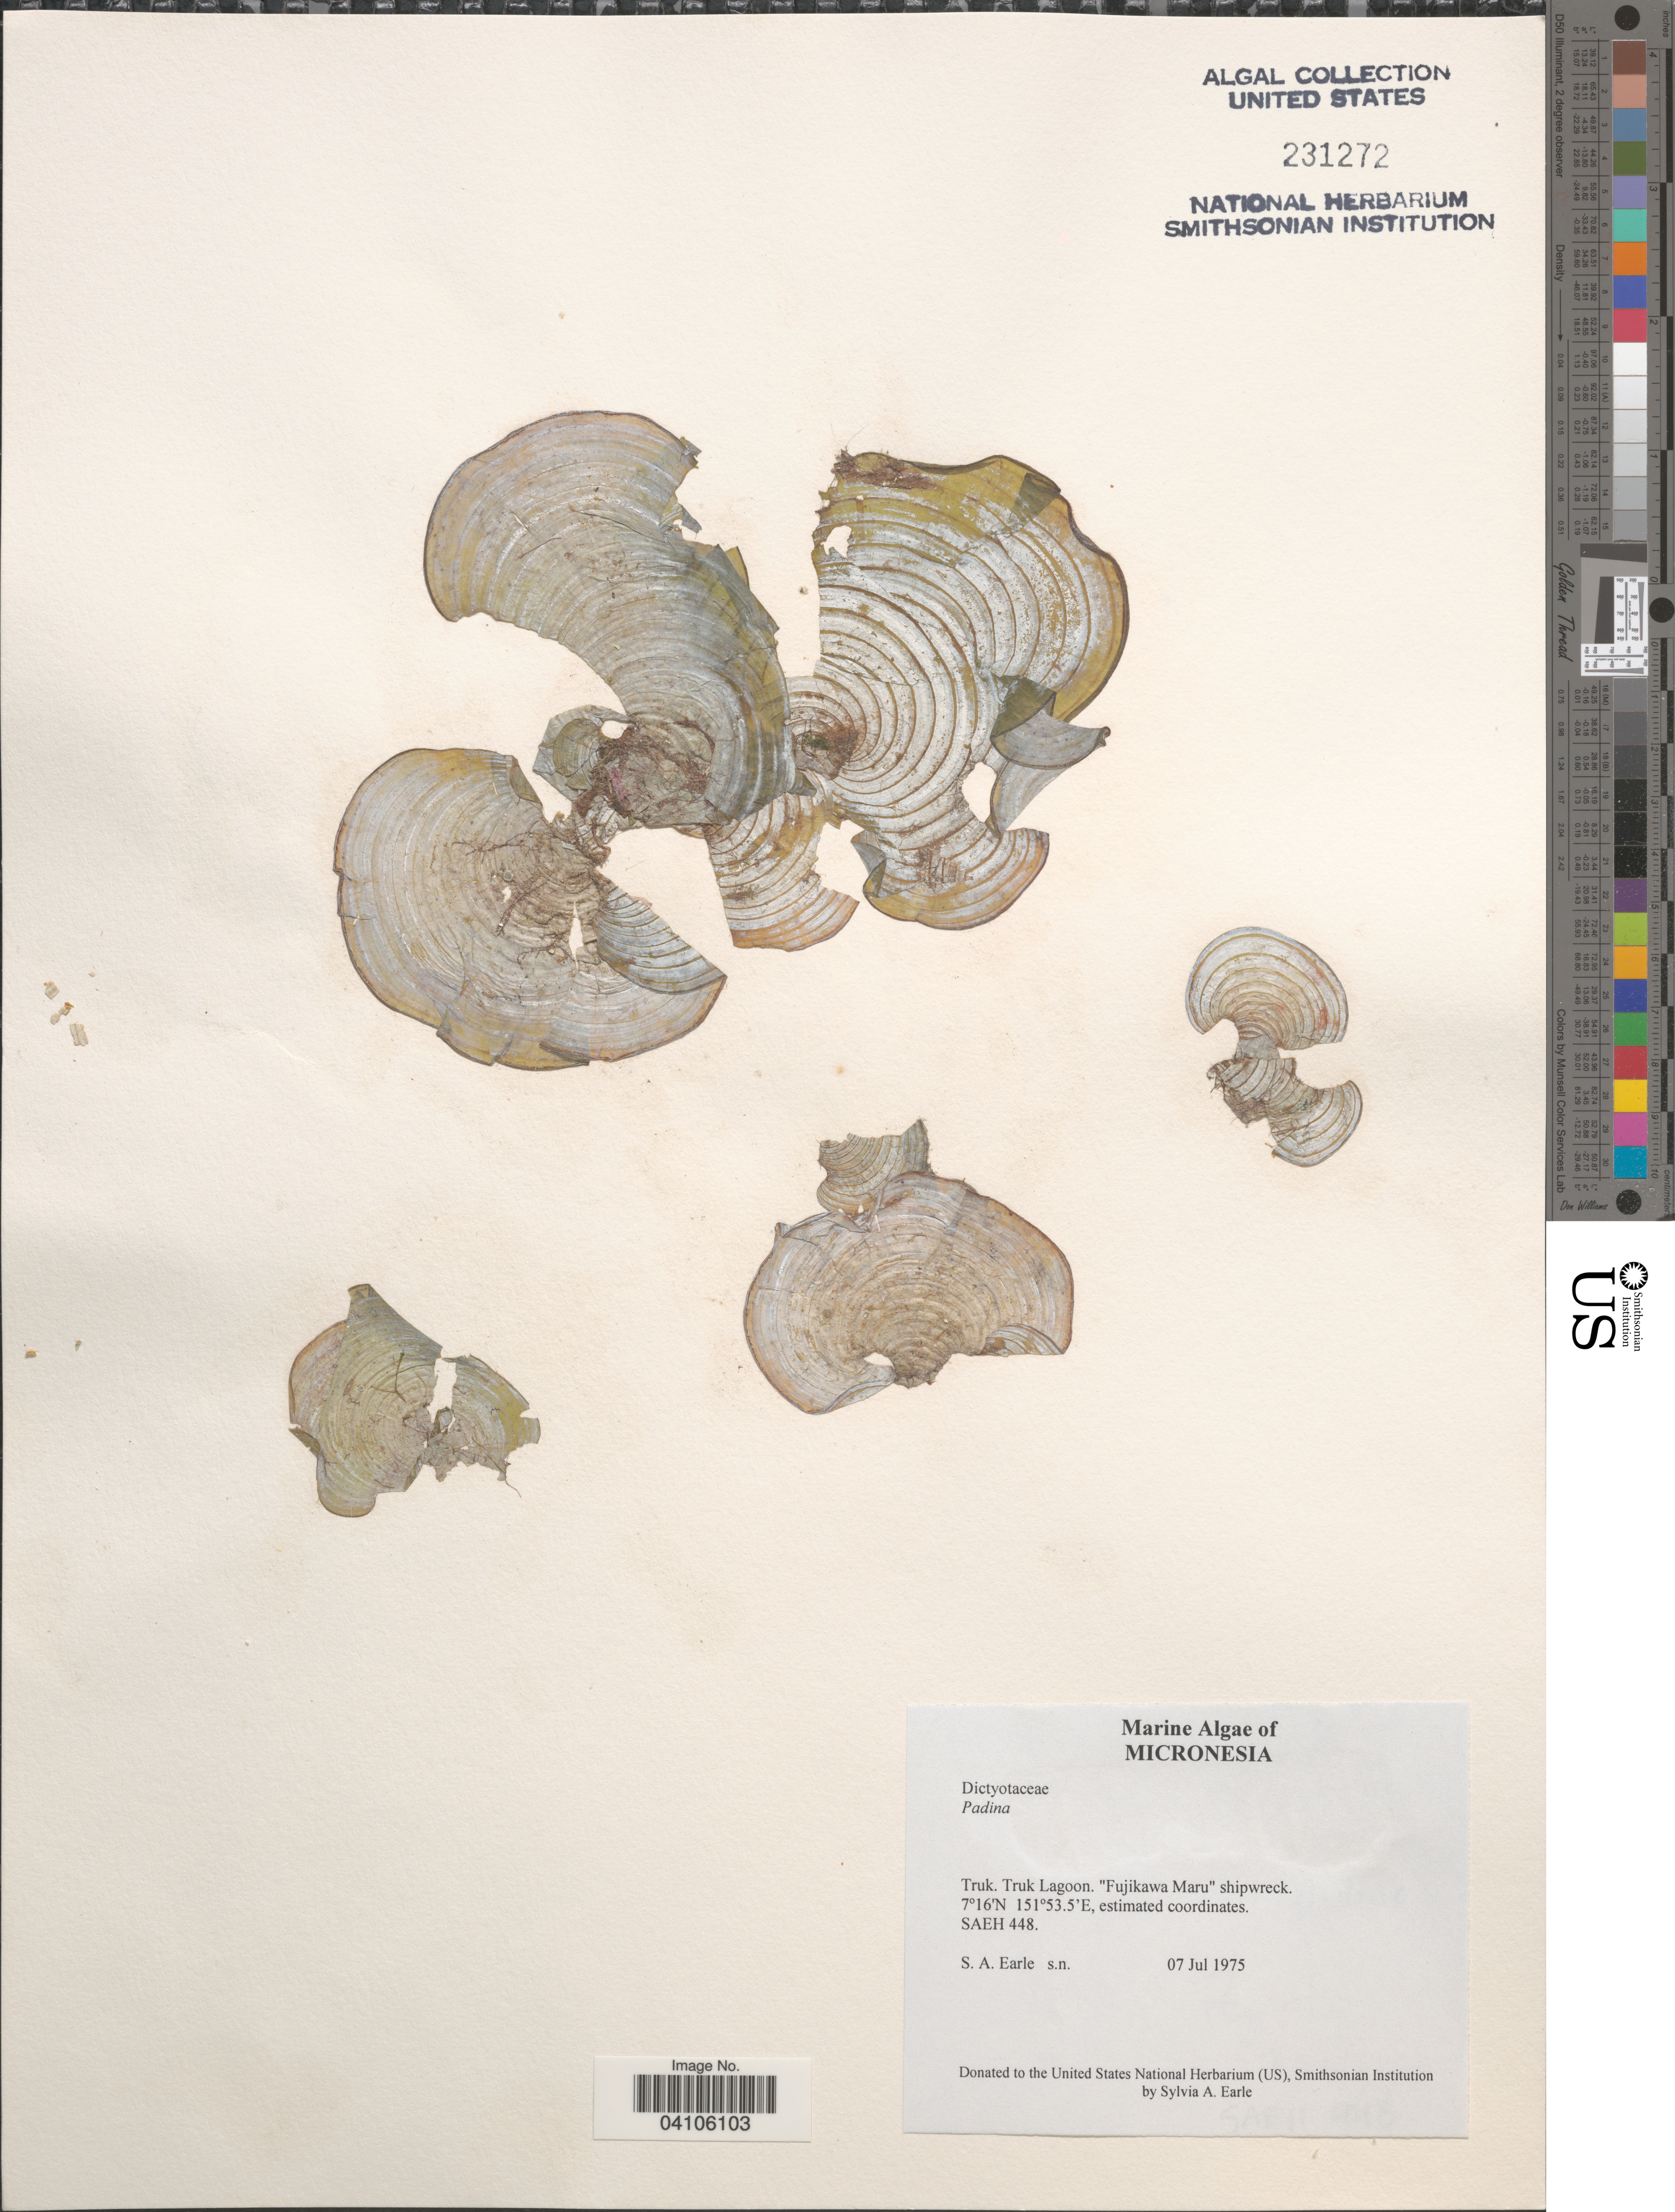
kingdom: Chromista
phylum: Ochrophyta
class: Phaeophyceae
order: Dictyotales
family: Dictyotaceae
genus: Padina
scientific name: Padina sp.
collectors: S. A. Earle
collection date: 1975-07-07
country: Micronesia, Federated States of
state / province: Truk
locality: Micronesia. Truk Lagoon. "Fujikawa Maru" shipwreck.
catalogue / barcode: US 231272